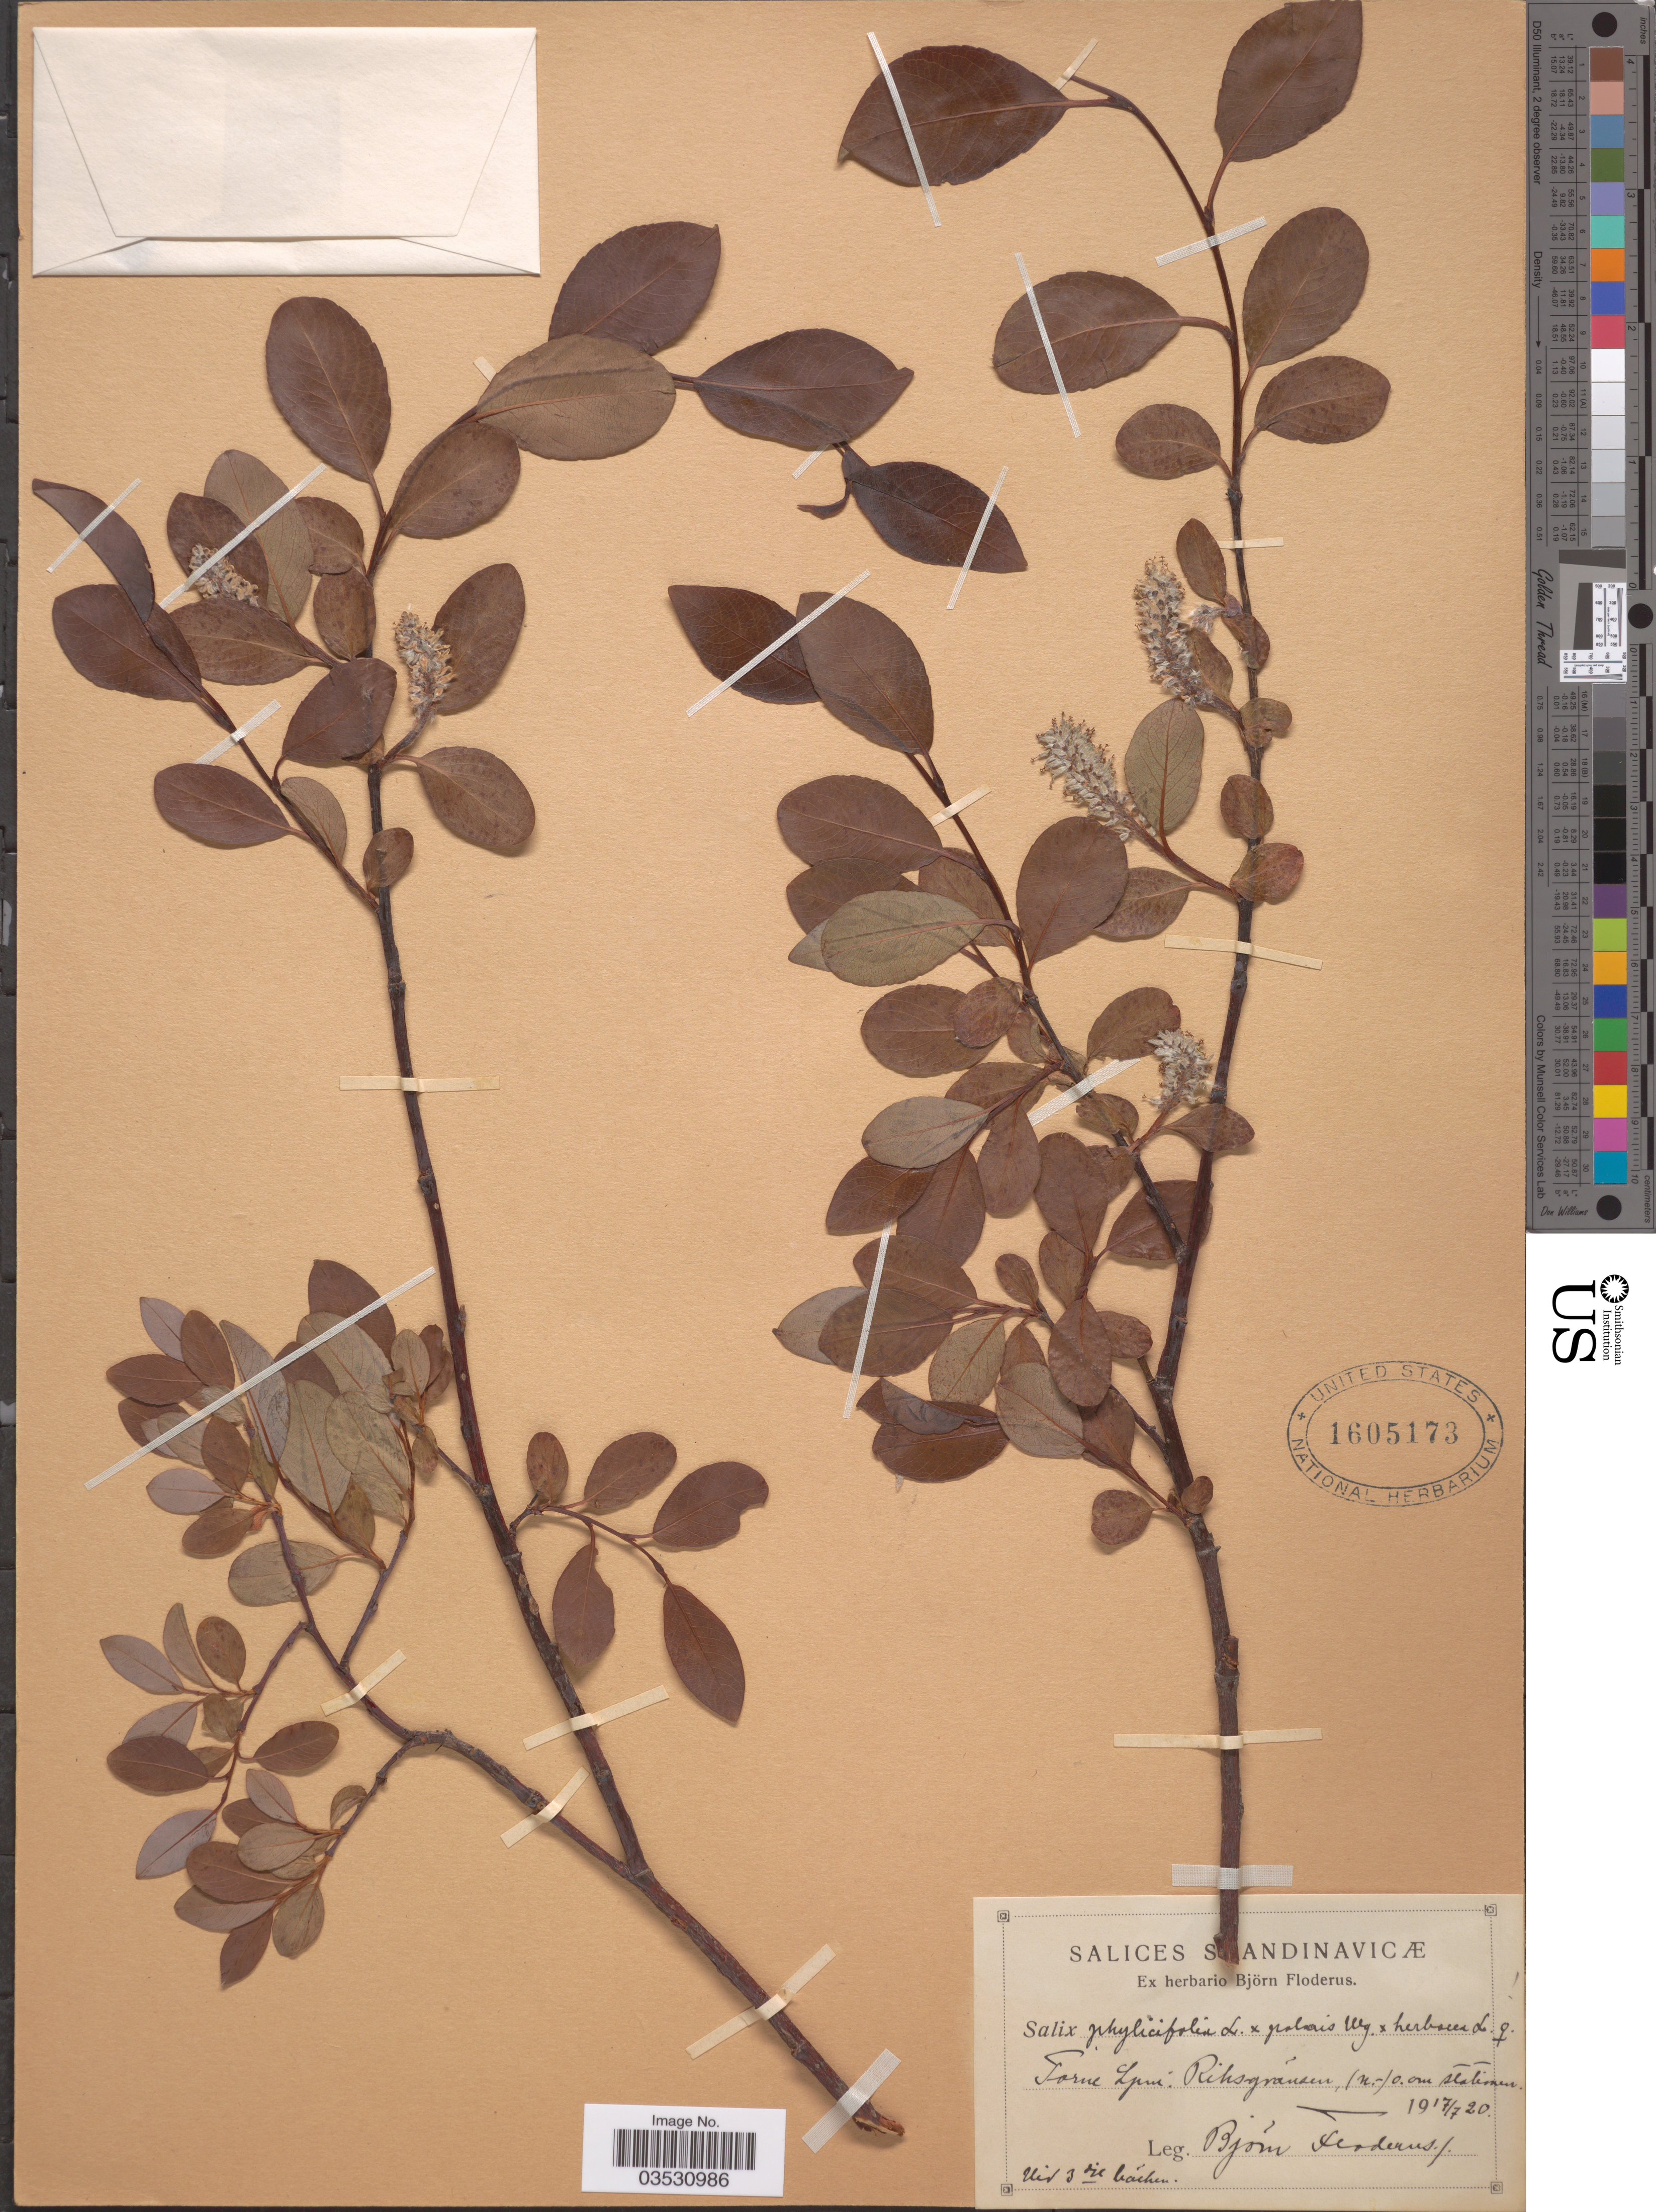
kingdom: Plantae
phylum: Tracheophyta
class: Magnoliopsida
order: Malpighiales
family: Salicaceae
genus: Salix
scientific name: Salix phylicifolia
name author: L.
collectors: B. G. O. Floderus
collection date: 1920-07-17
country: Sweden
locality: Scandinavicæ. Torne Lpm. Riksgransen.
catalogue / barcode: US 1605173